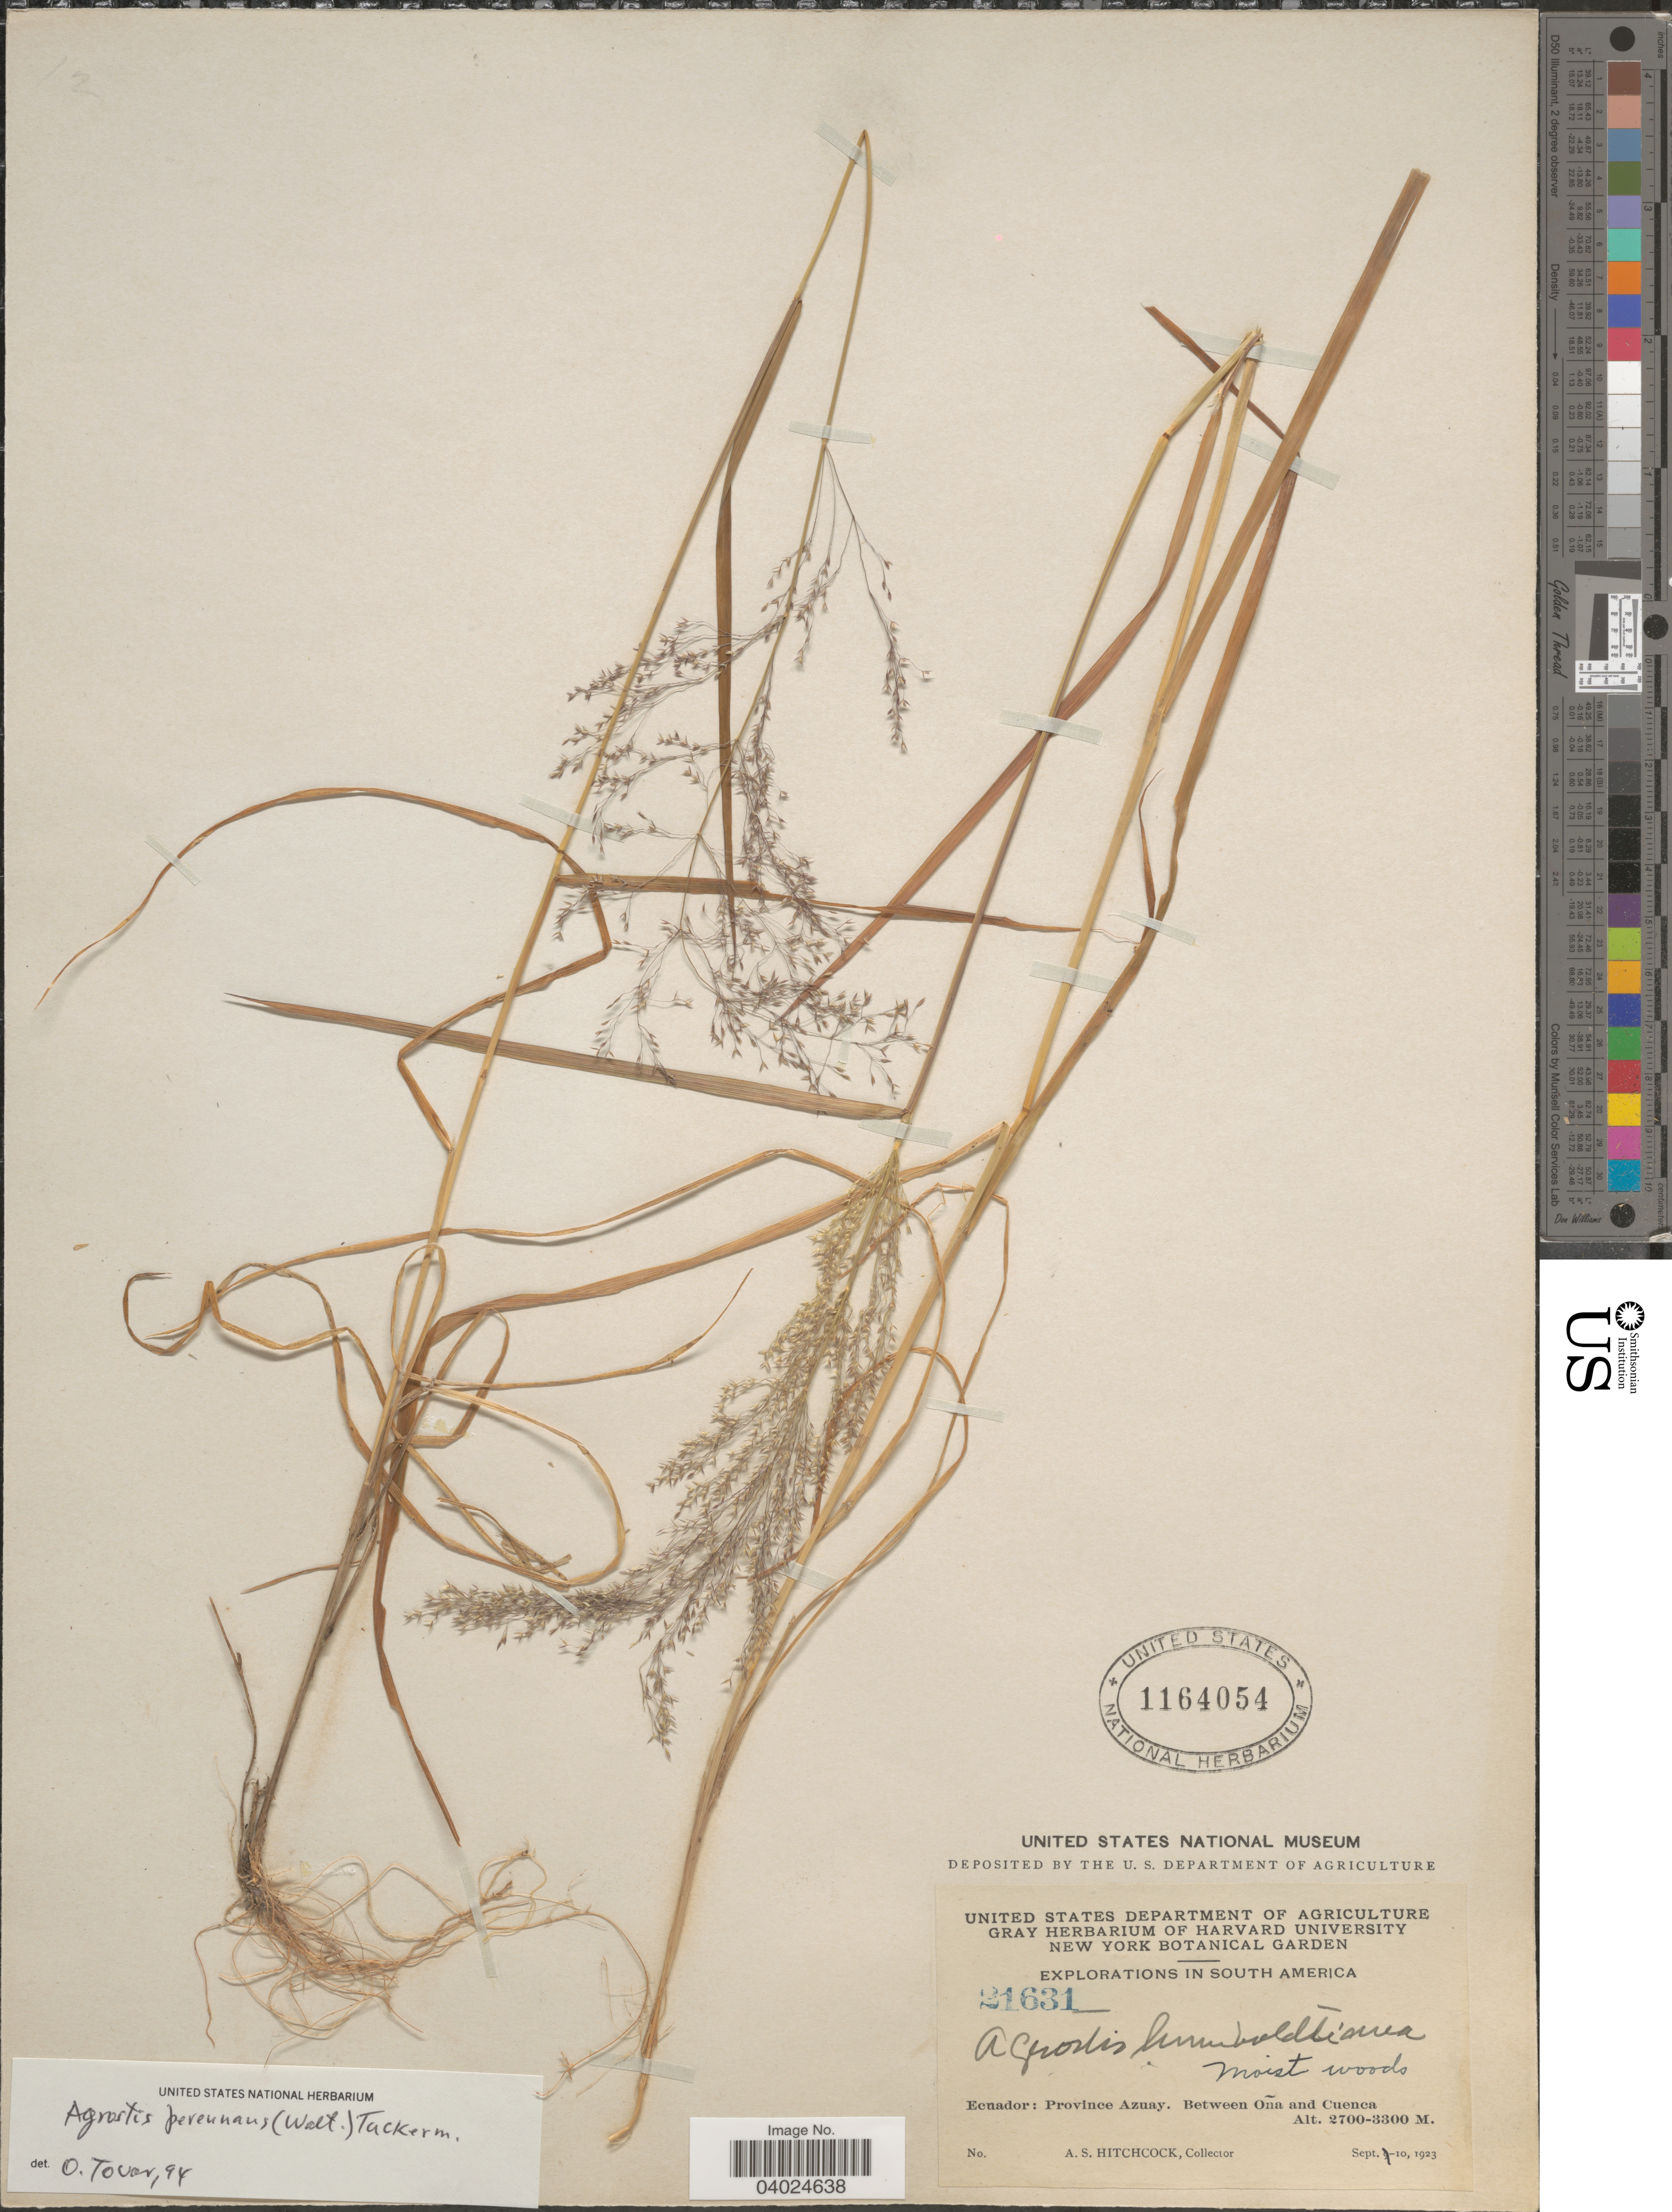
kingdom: Plantae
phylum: Tracheophyta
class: Liliopsida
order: Poales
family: Poaceae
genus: Agrostis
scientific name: Agrostis perennans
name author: (Walter) Tuck.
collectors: A. S. Hitchcock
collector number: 21631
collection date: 1923-09-10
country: Ecuador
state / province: Azuay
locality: Between Oña and Cuenca.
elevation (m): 2700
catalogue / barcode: US 1164054